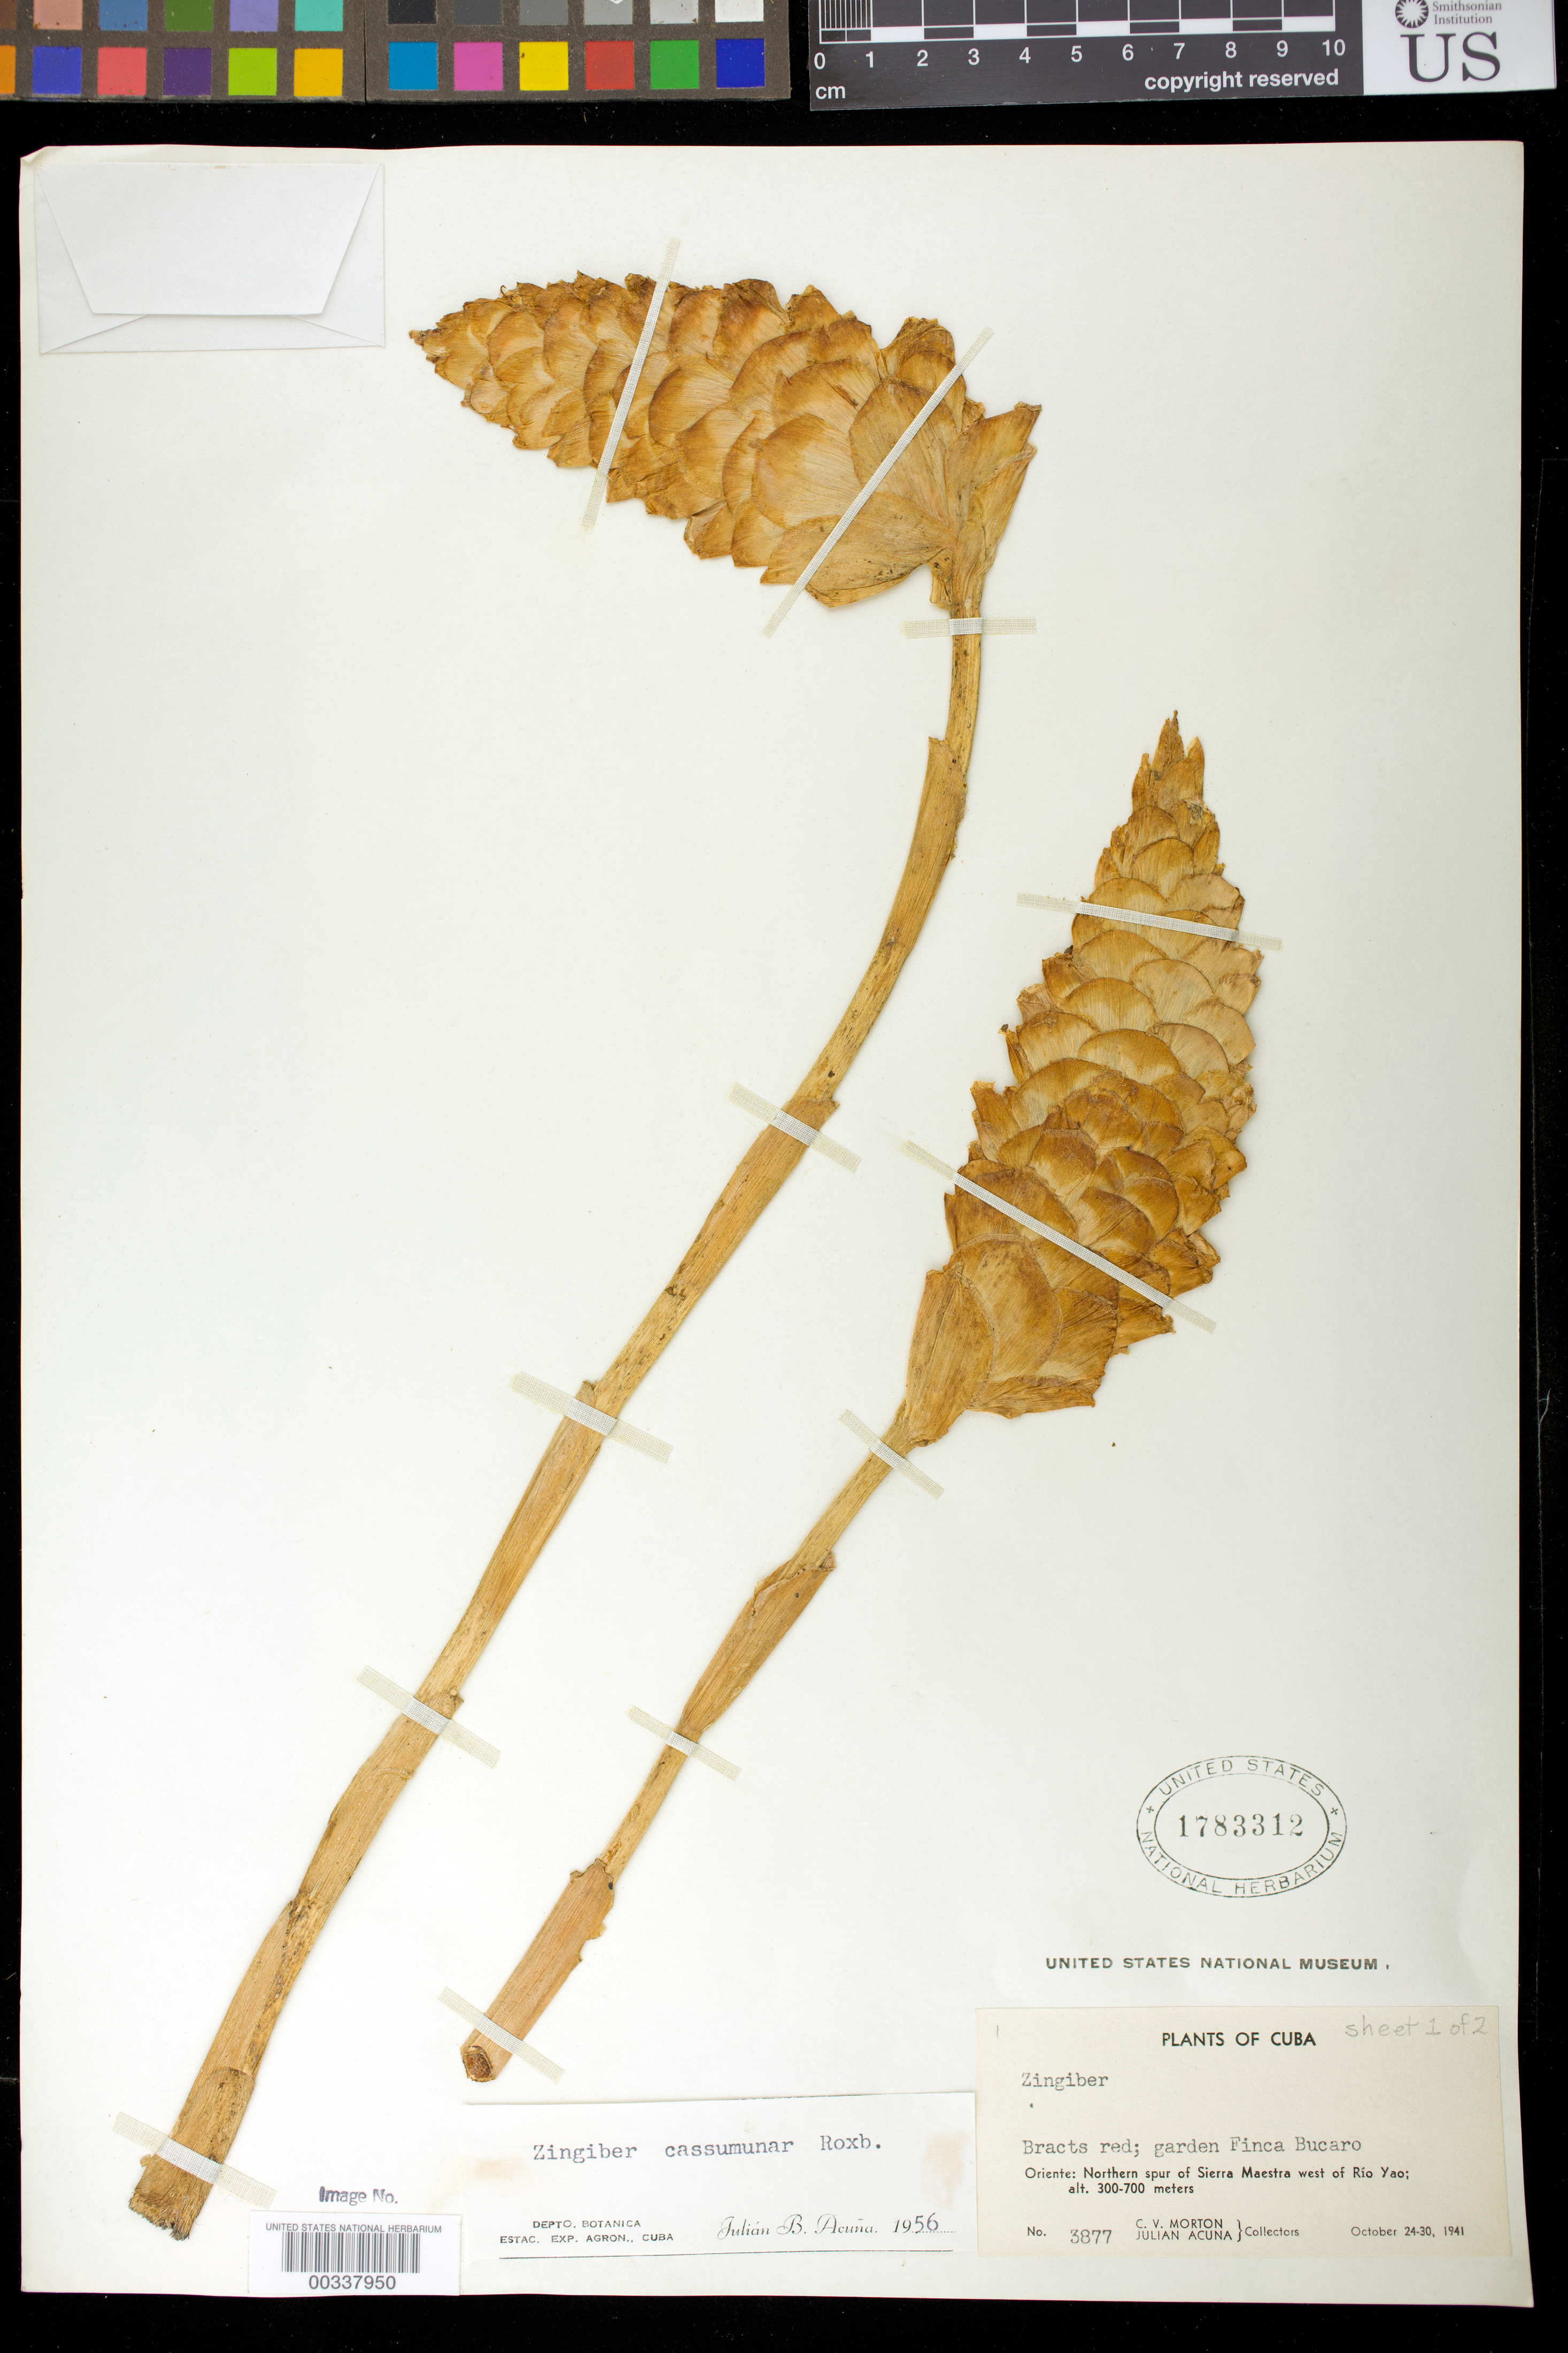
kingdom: Plantae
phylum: Tracheophyta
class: Liliopsida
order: Zingiberales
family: Zingiberaceae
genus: Zingiber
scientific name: Zingiber cassumunar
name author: Roxb.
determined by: Acuña, J. B.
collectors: C. V. Morton & J. B. Acuña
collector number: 3877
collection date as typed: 24 Oct 1941 to 30 Oct 1941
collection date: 1941-10-24/1941-10-30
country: Cuba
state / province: Oriente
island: Greater Antilles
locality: Garden finca bucaro, northern spur of sierra maestra w of rio yao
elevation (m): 300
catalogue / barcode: US 1783312